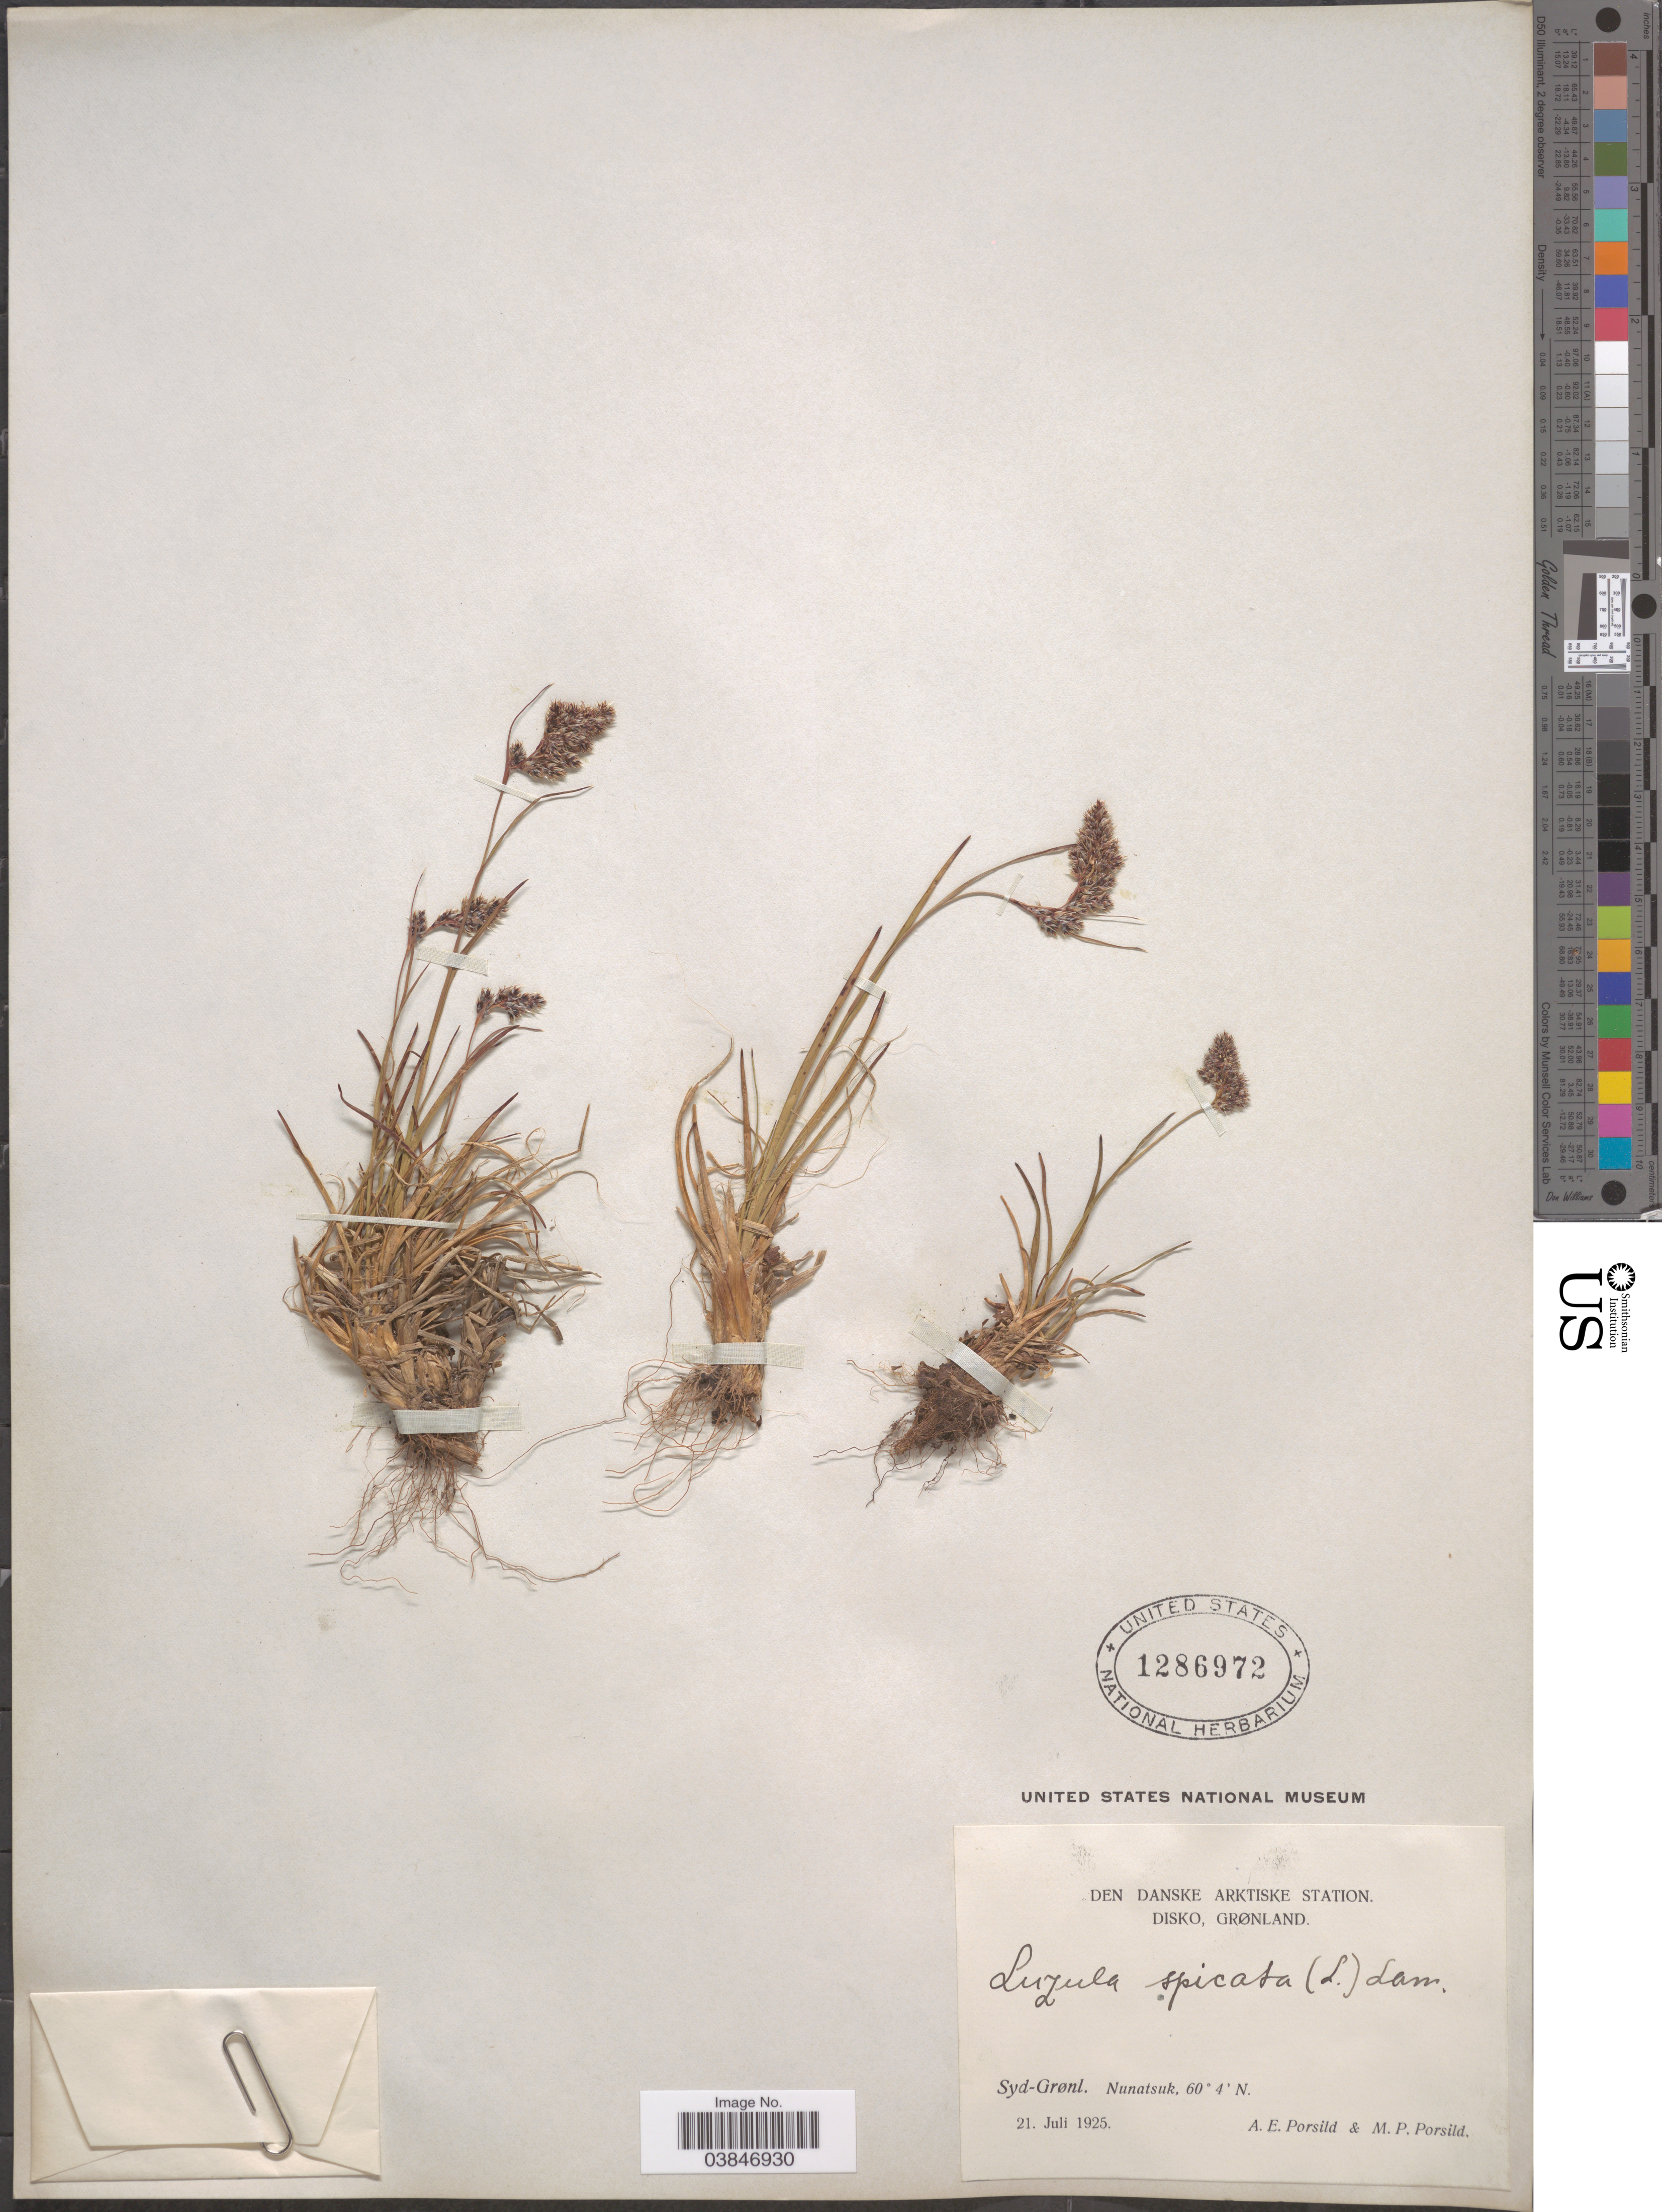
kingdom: Plantae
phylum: Tracheophyta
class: Liliopsida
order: Poales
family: Juncaceae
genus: Luzula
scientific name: Luzula spicata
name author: (L.) DC.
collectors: A. E. Porsild & M. P. Porsild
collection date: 1925-07-21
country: Greenland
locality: Den Danske Arktiske Station. Disko. Grønland. Syd-Grønl. Nunatsuk.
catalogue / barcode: US 1286972